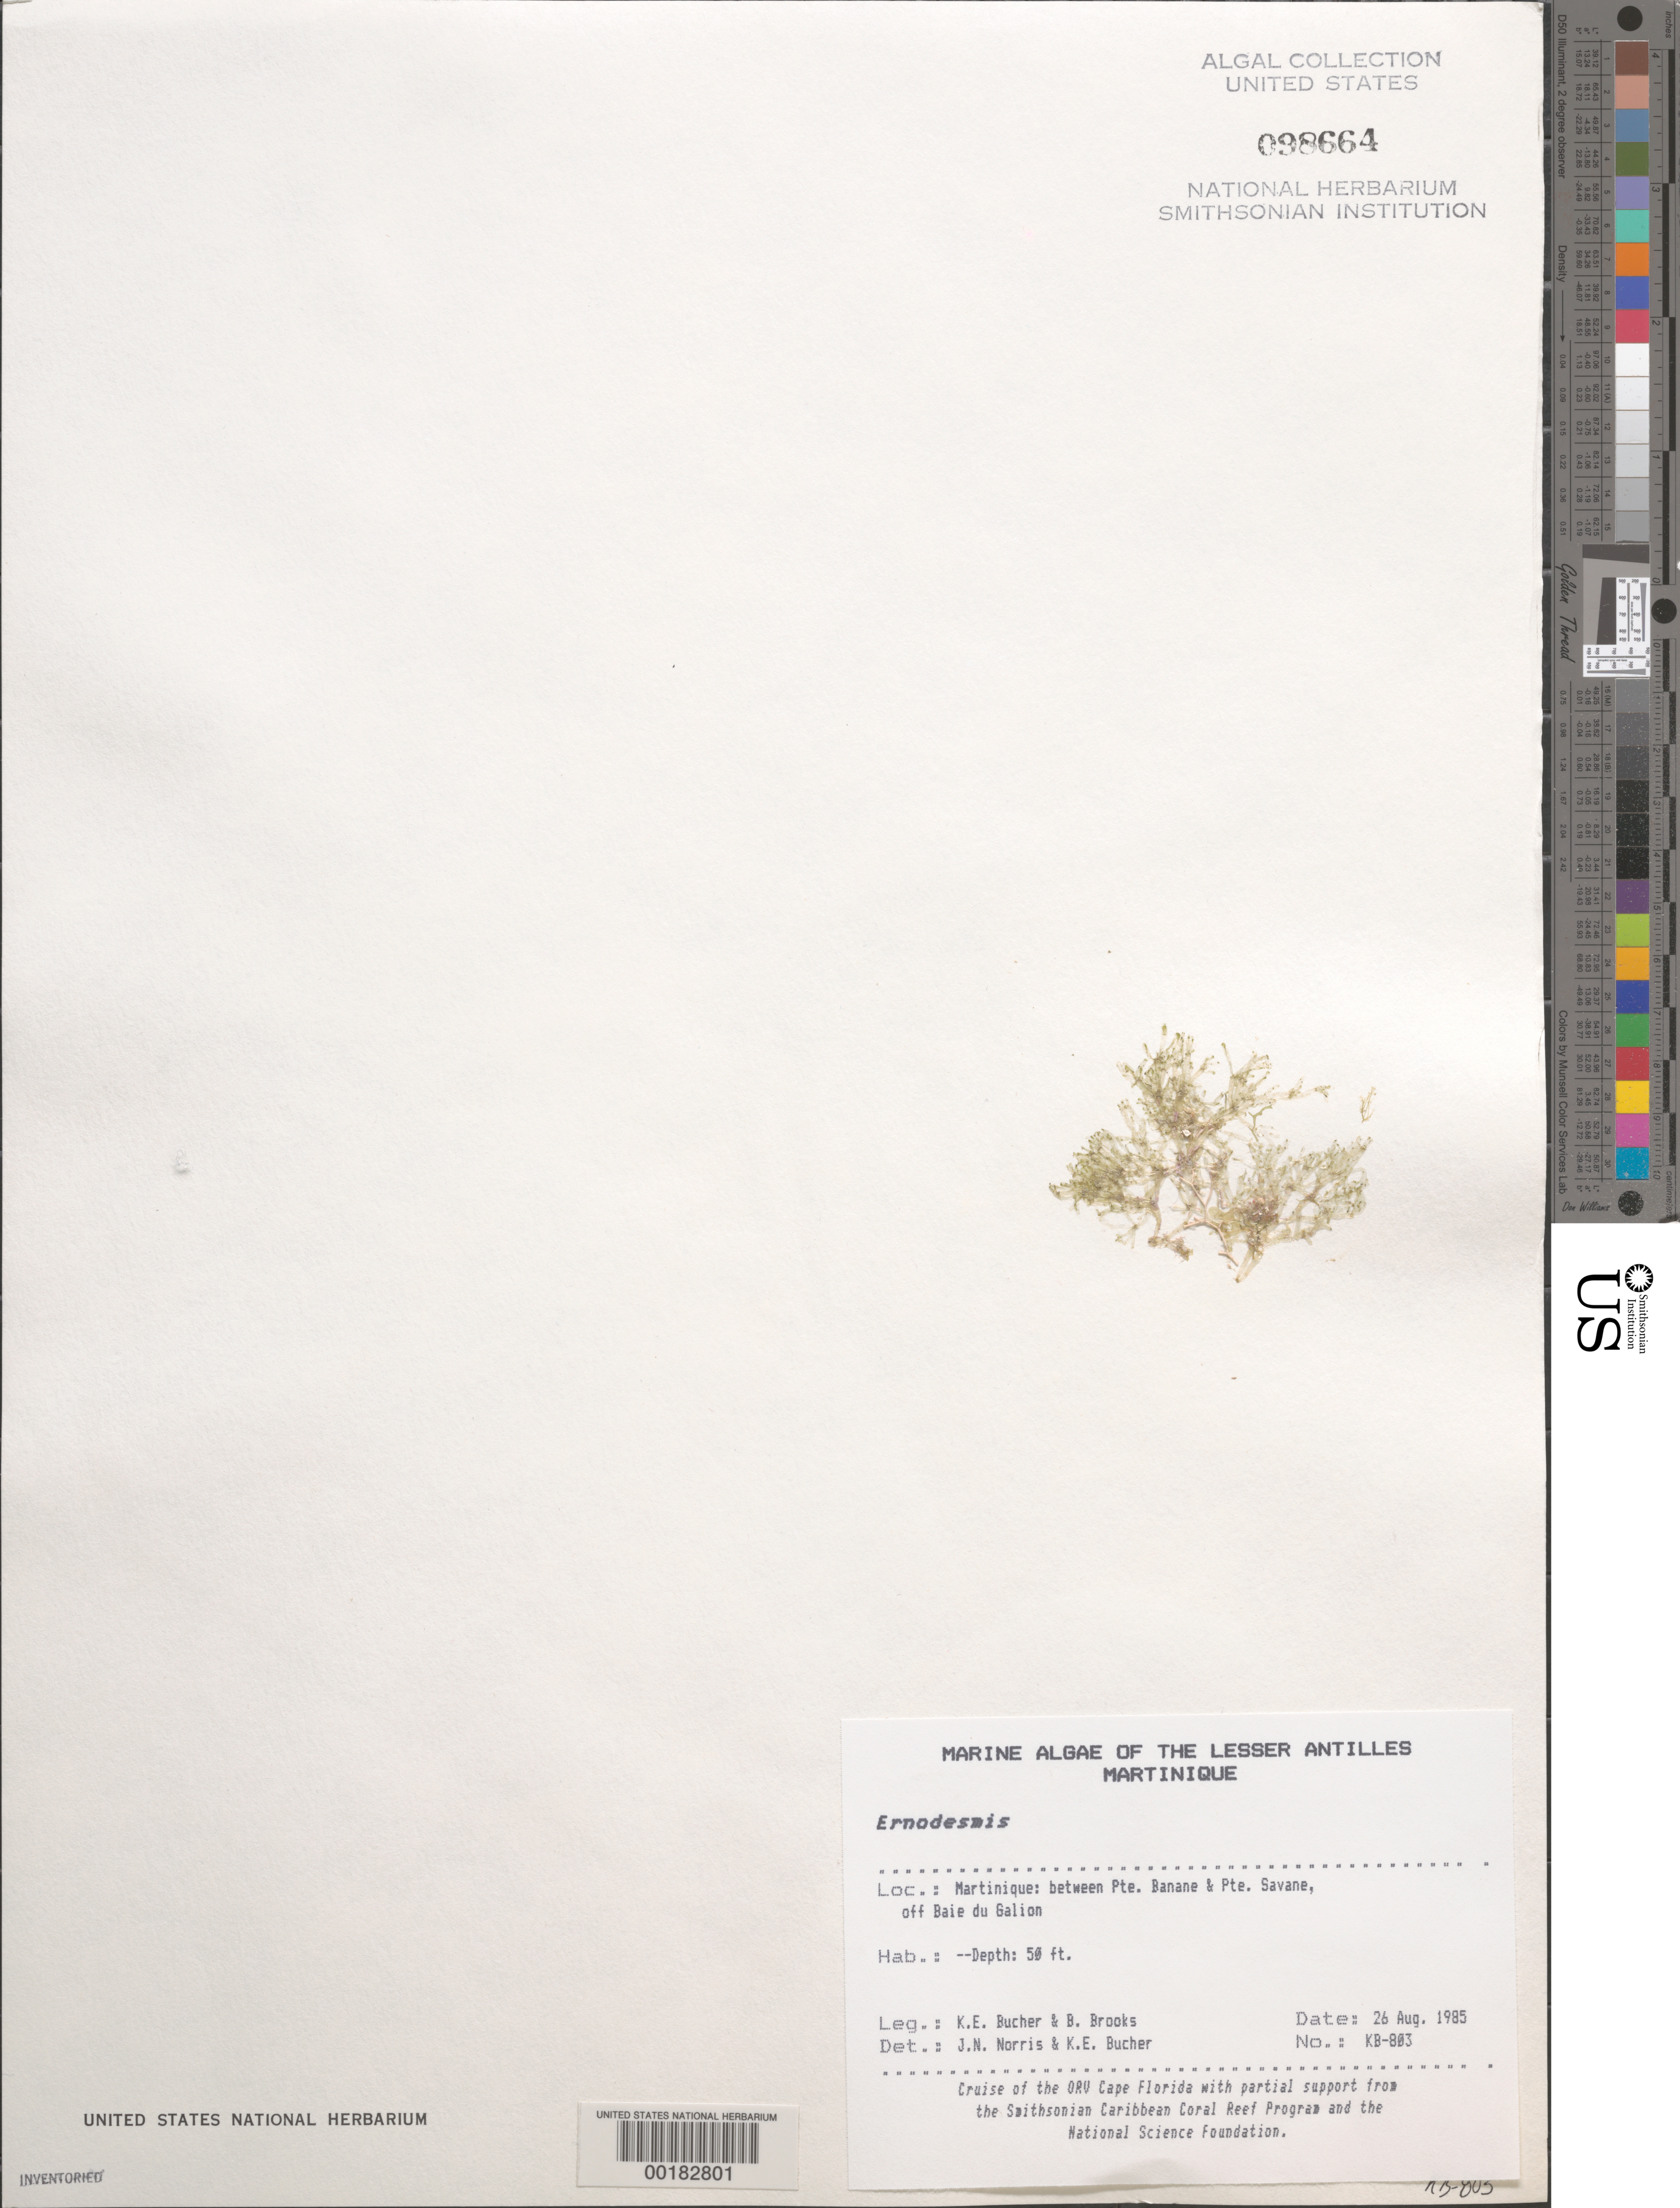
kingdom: Plantae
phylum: Chlorophyta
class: Ulvophyceae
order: Siphonocladales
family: Siphonocladaceae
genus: Ernodesmis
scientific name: Ernodesmis sp.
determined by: Norris, J. N.; Bucher, K. E.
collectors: K. E. Bucher & B. Brooks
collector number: Kb-803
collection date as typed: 26 Aug 1985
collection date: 1985-08-26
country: Martinique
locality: Between Pointe Banane and Pointe Savane, off Baie du Galion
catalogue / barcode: US 98664